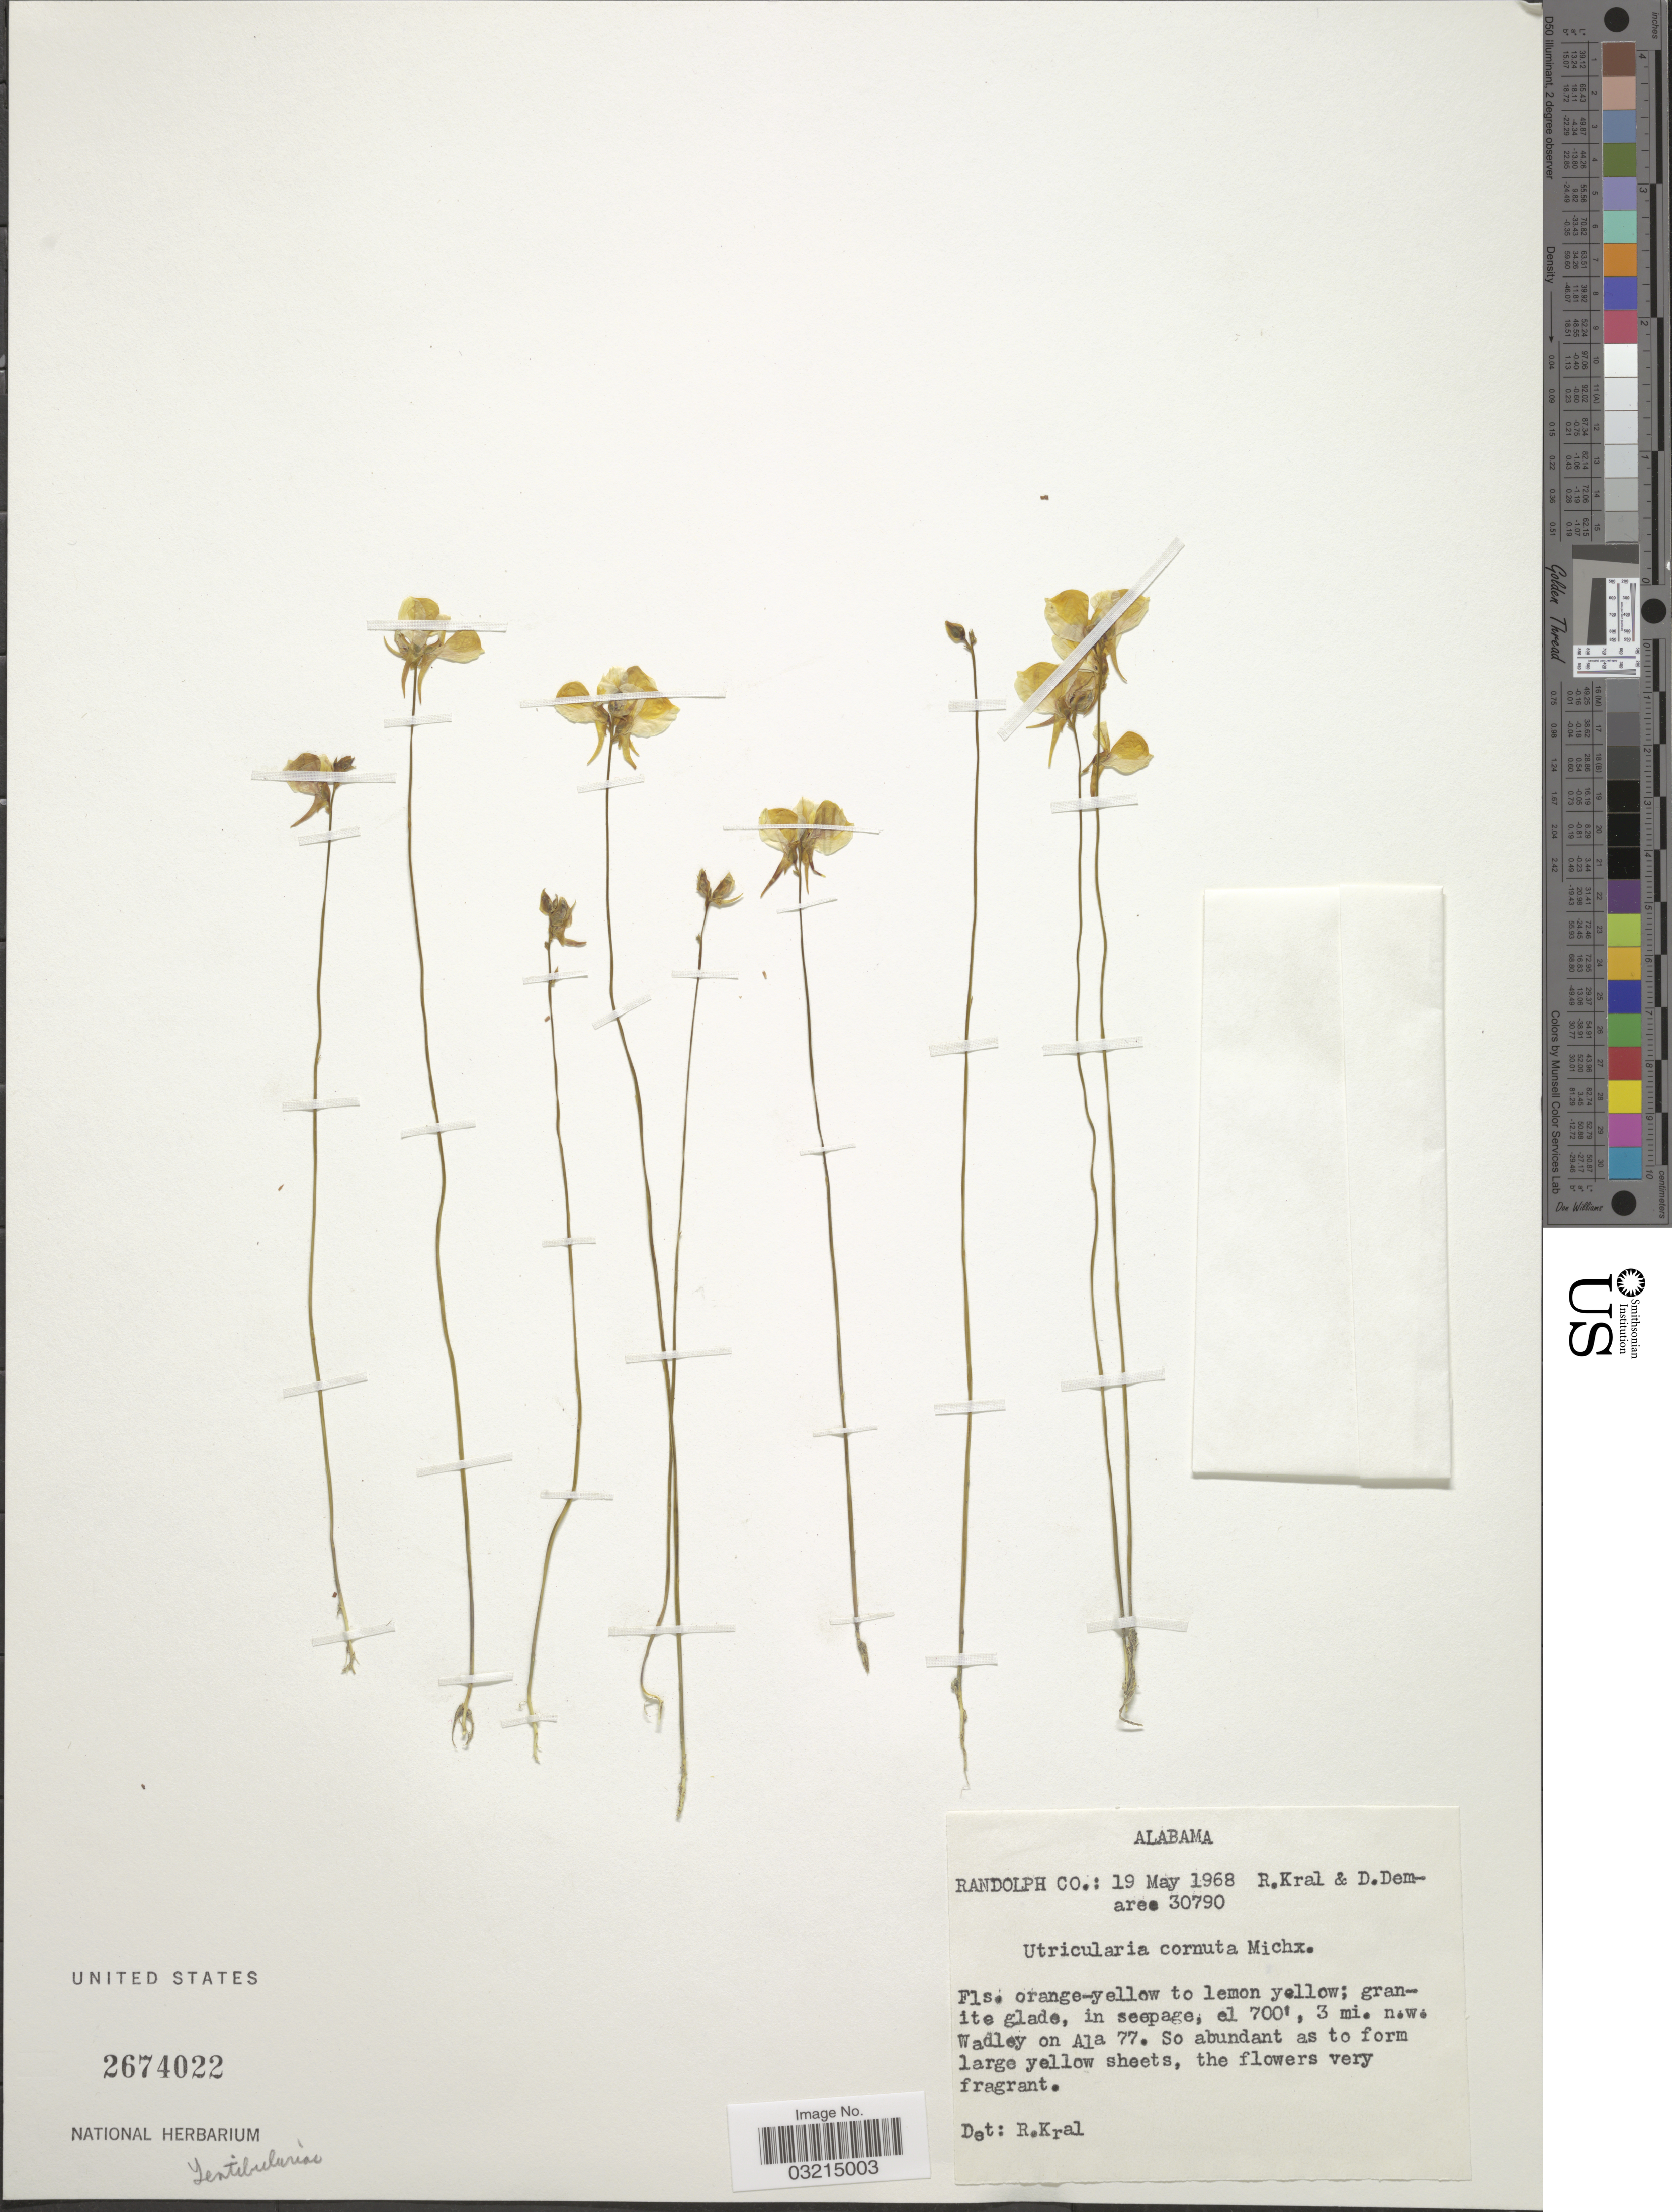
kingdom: Plantae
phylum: Tracheophyta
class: Magnoliopsida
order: Lamiales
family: Lentibulariaceae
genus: Utricularia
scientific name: Utricularia cornuta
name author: Michx.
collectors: R. Kral & D. Demaree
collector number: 30790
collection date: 1968-05-19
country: United States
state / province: Alabama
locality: Randolph Co. 3 mi. n.w. Wadley on Ala 77.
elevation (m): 213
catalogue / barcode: US 2674022